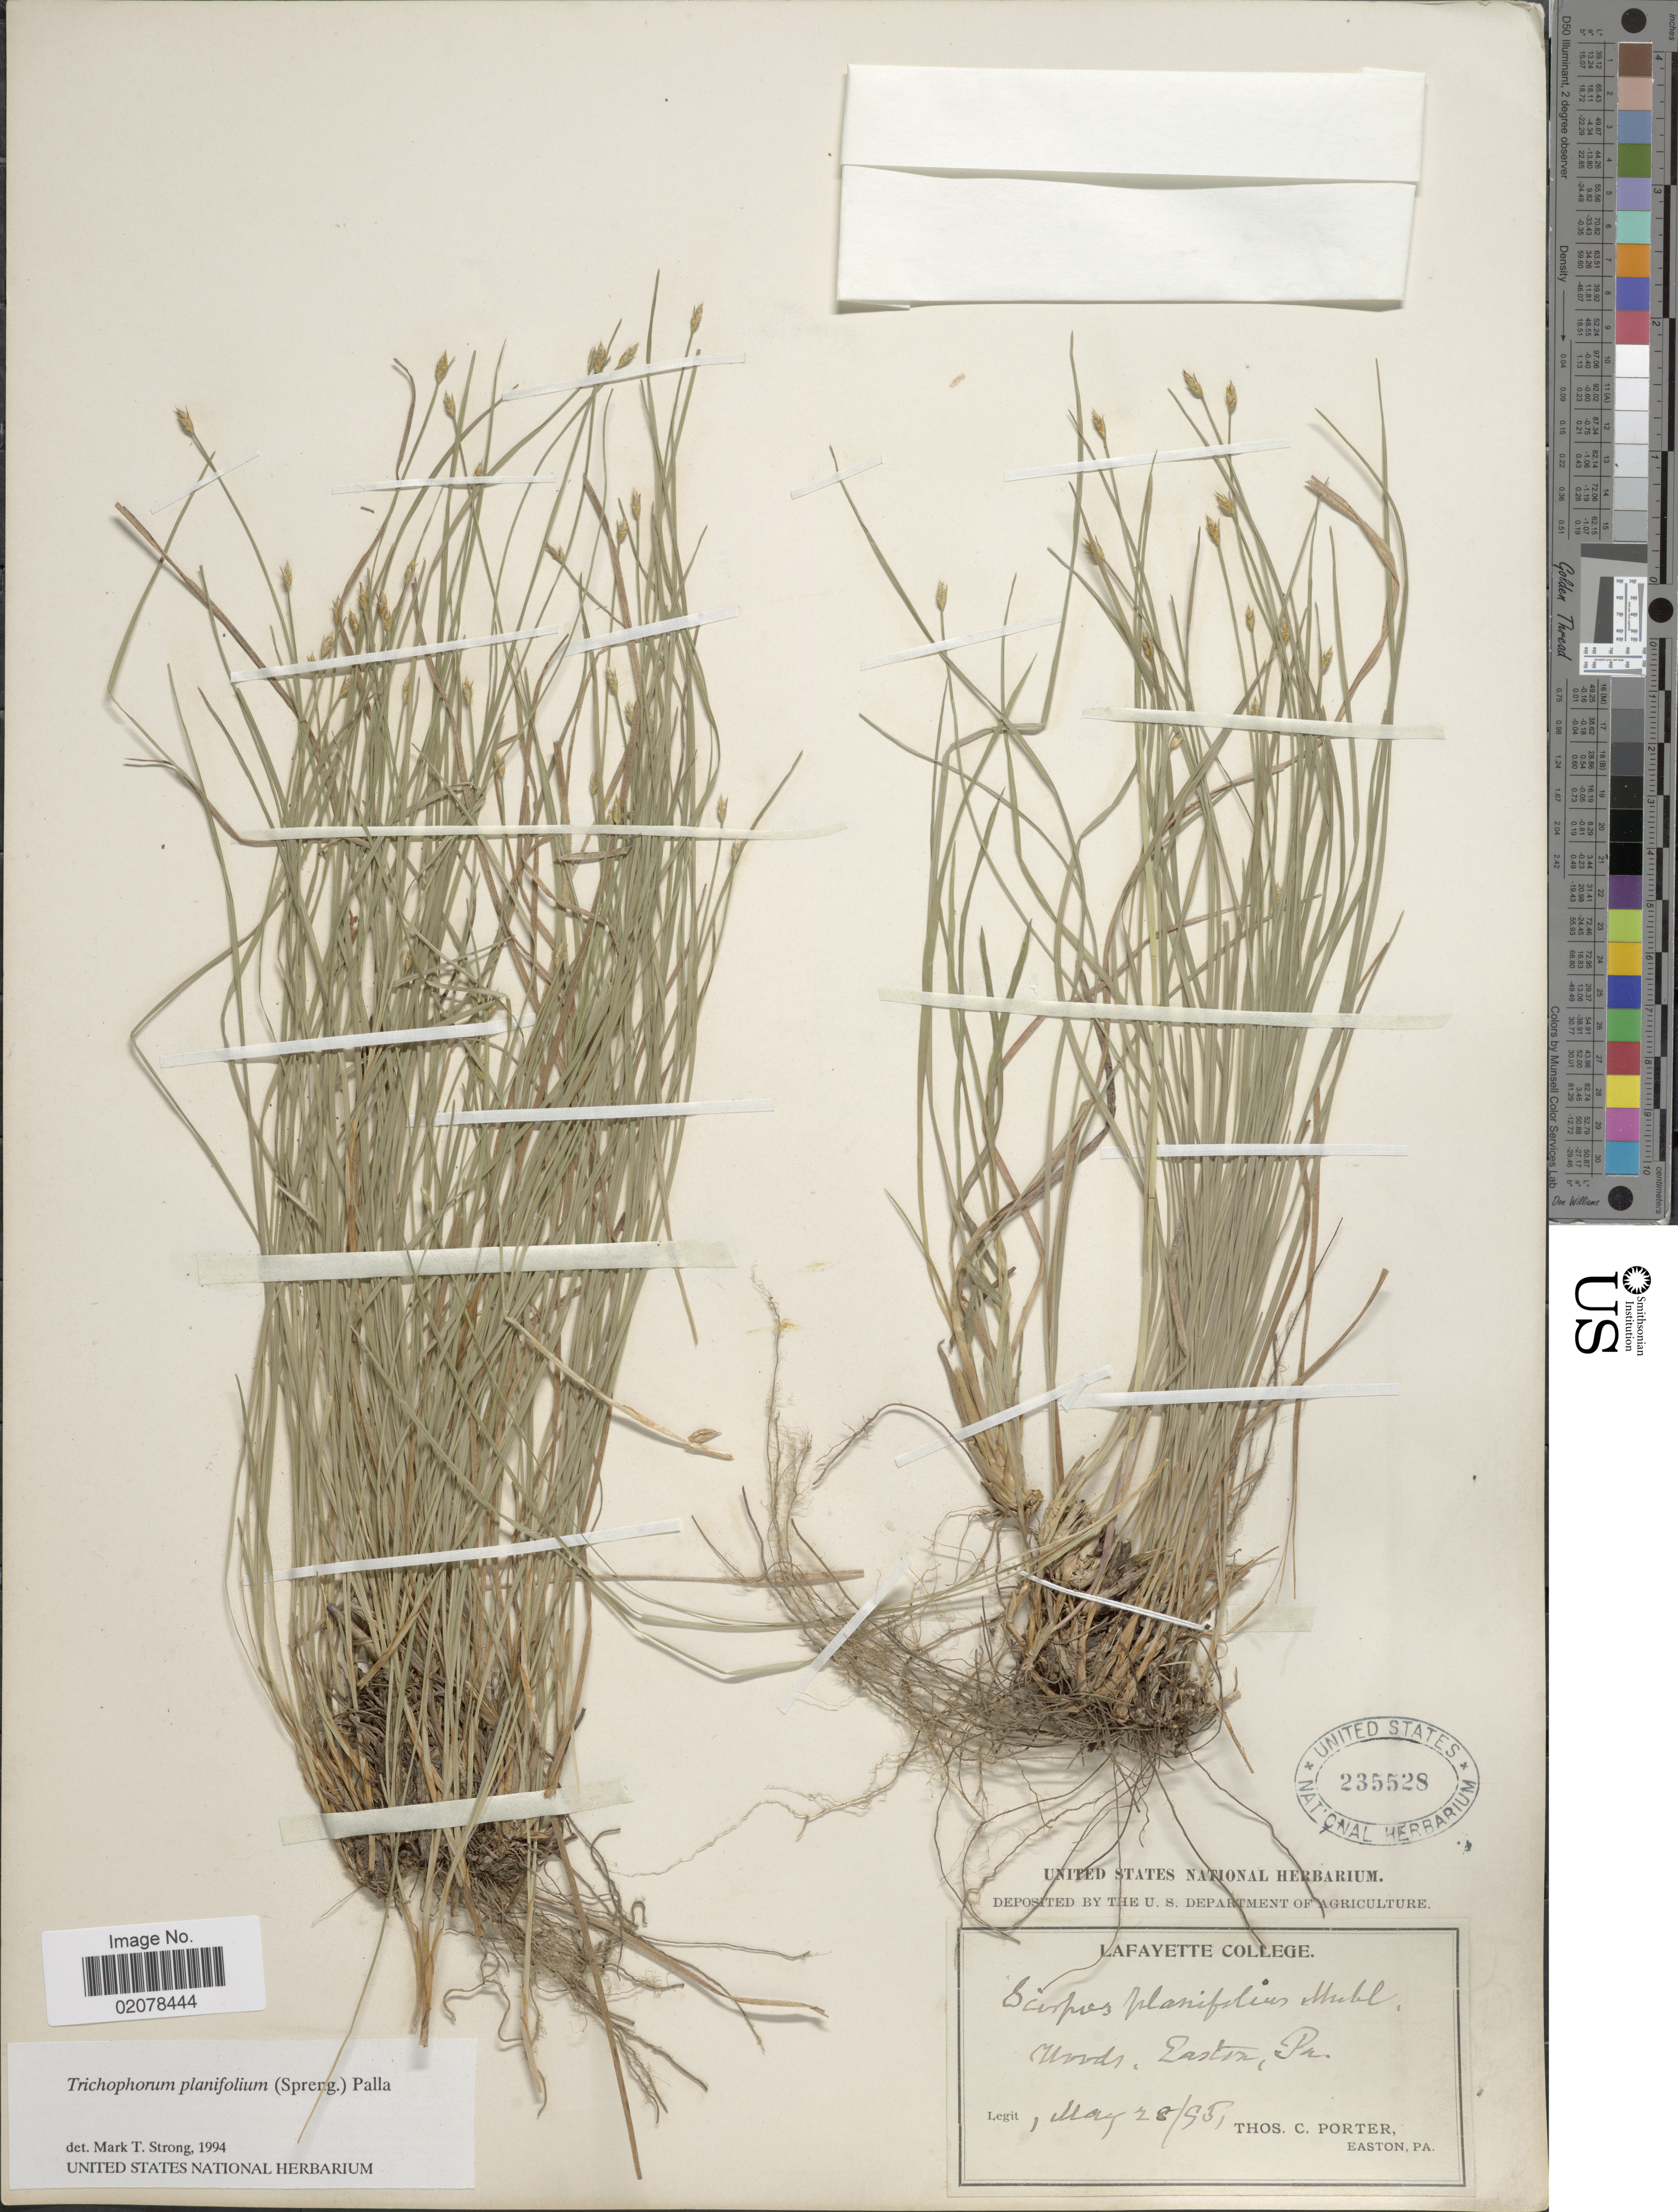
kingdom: Plantae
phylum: Tracheophyta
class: Liliopsida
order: Poales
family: Cyperaceae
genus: Trichophorum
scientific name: Trichophorum planifolium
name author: (Spreng.) Palla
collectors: T. Porter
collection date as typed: Transcribed d/m/y: 28/5/95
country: United States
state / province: Pennsylvania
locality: Woods, Easton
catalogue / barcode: US 235528